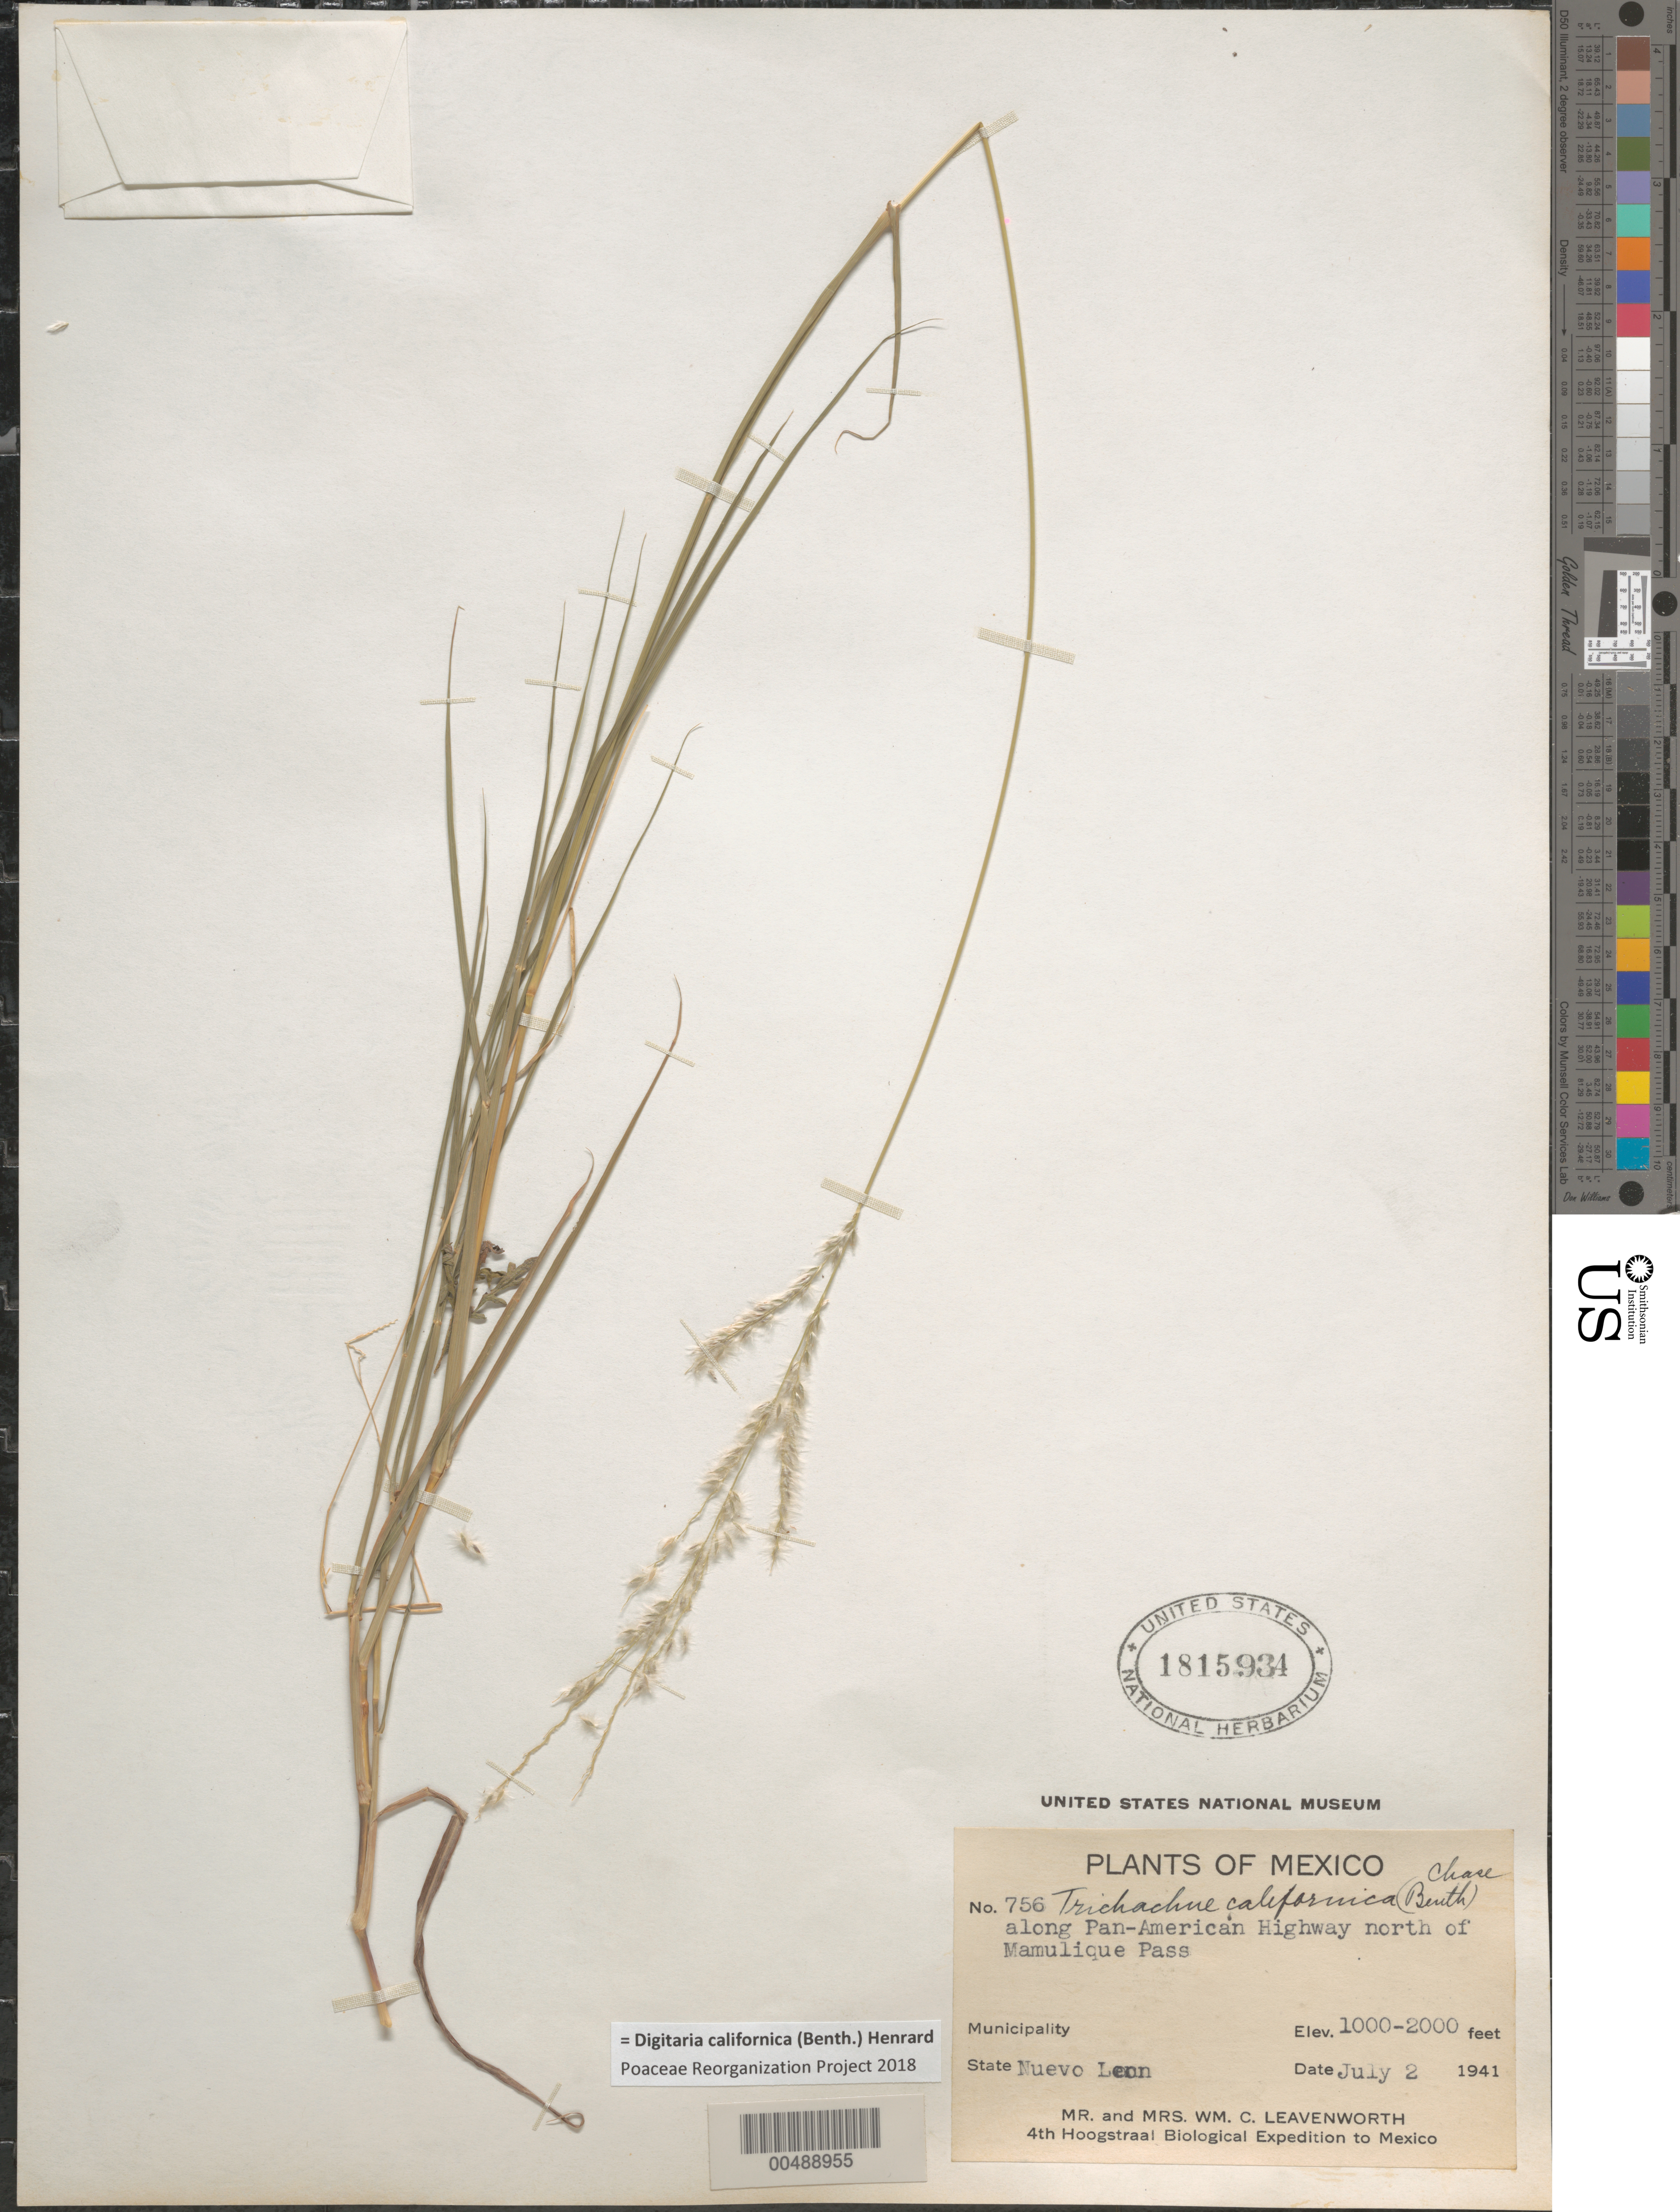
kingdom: Plantae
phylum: Tracheophyta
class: Liliopsida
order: Poales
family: Poaceae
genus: Digitaria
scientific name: Digitaria californica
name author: (Benth.) Henr.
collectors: W. C. Leavenworth & Leavenworth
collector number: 756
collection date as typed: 2 Jul 1941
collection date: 1941-07-02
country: Mexico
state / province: Nuevo León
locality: Along Pan-American Hwy N of Mamulique Pass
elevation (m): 305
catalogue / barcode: US 1815934